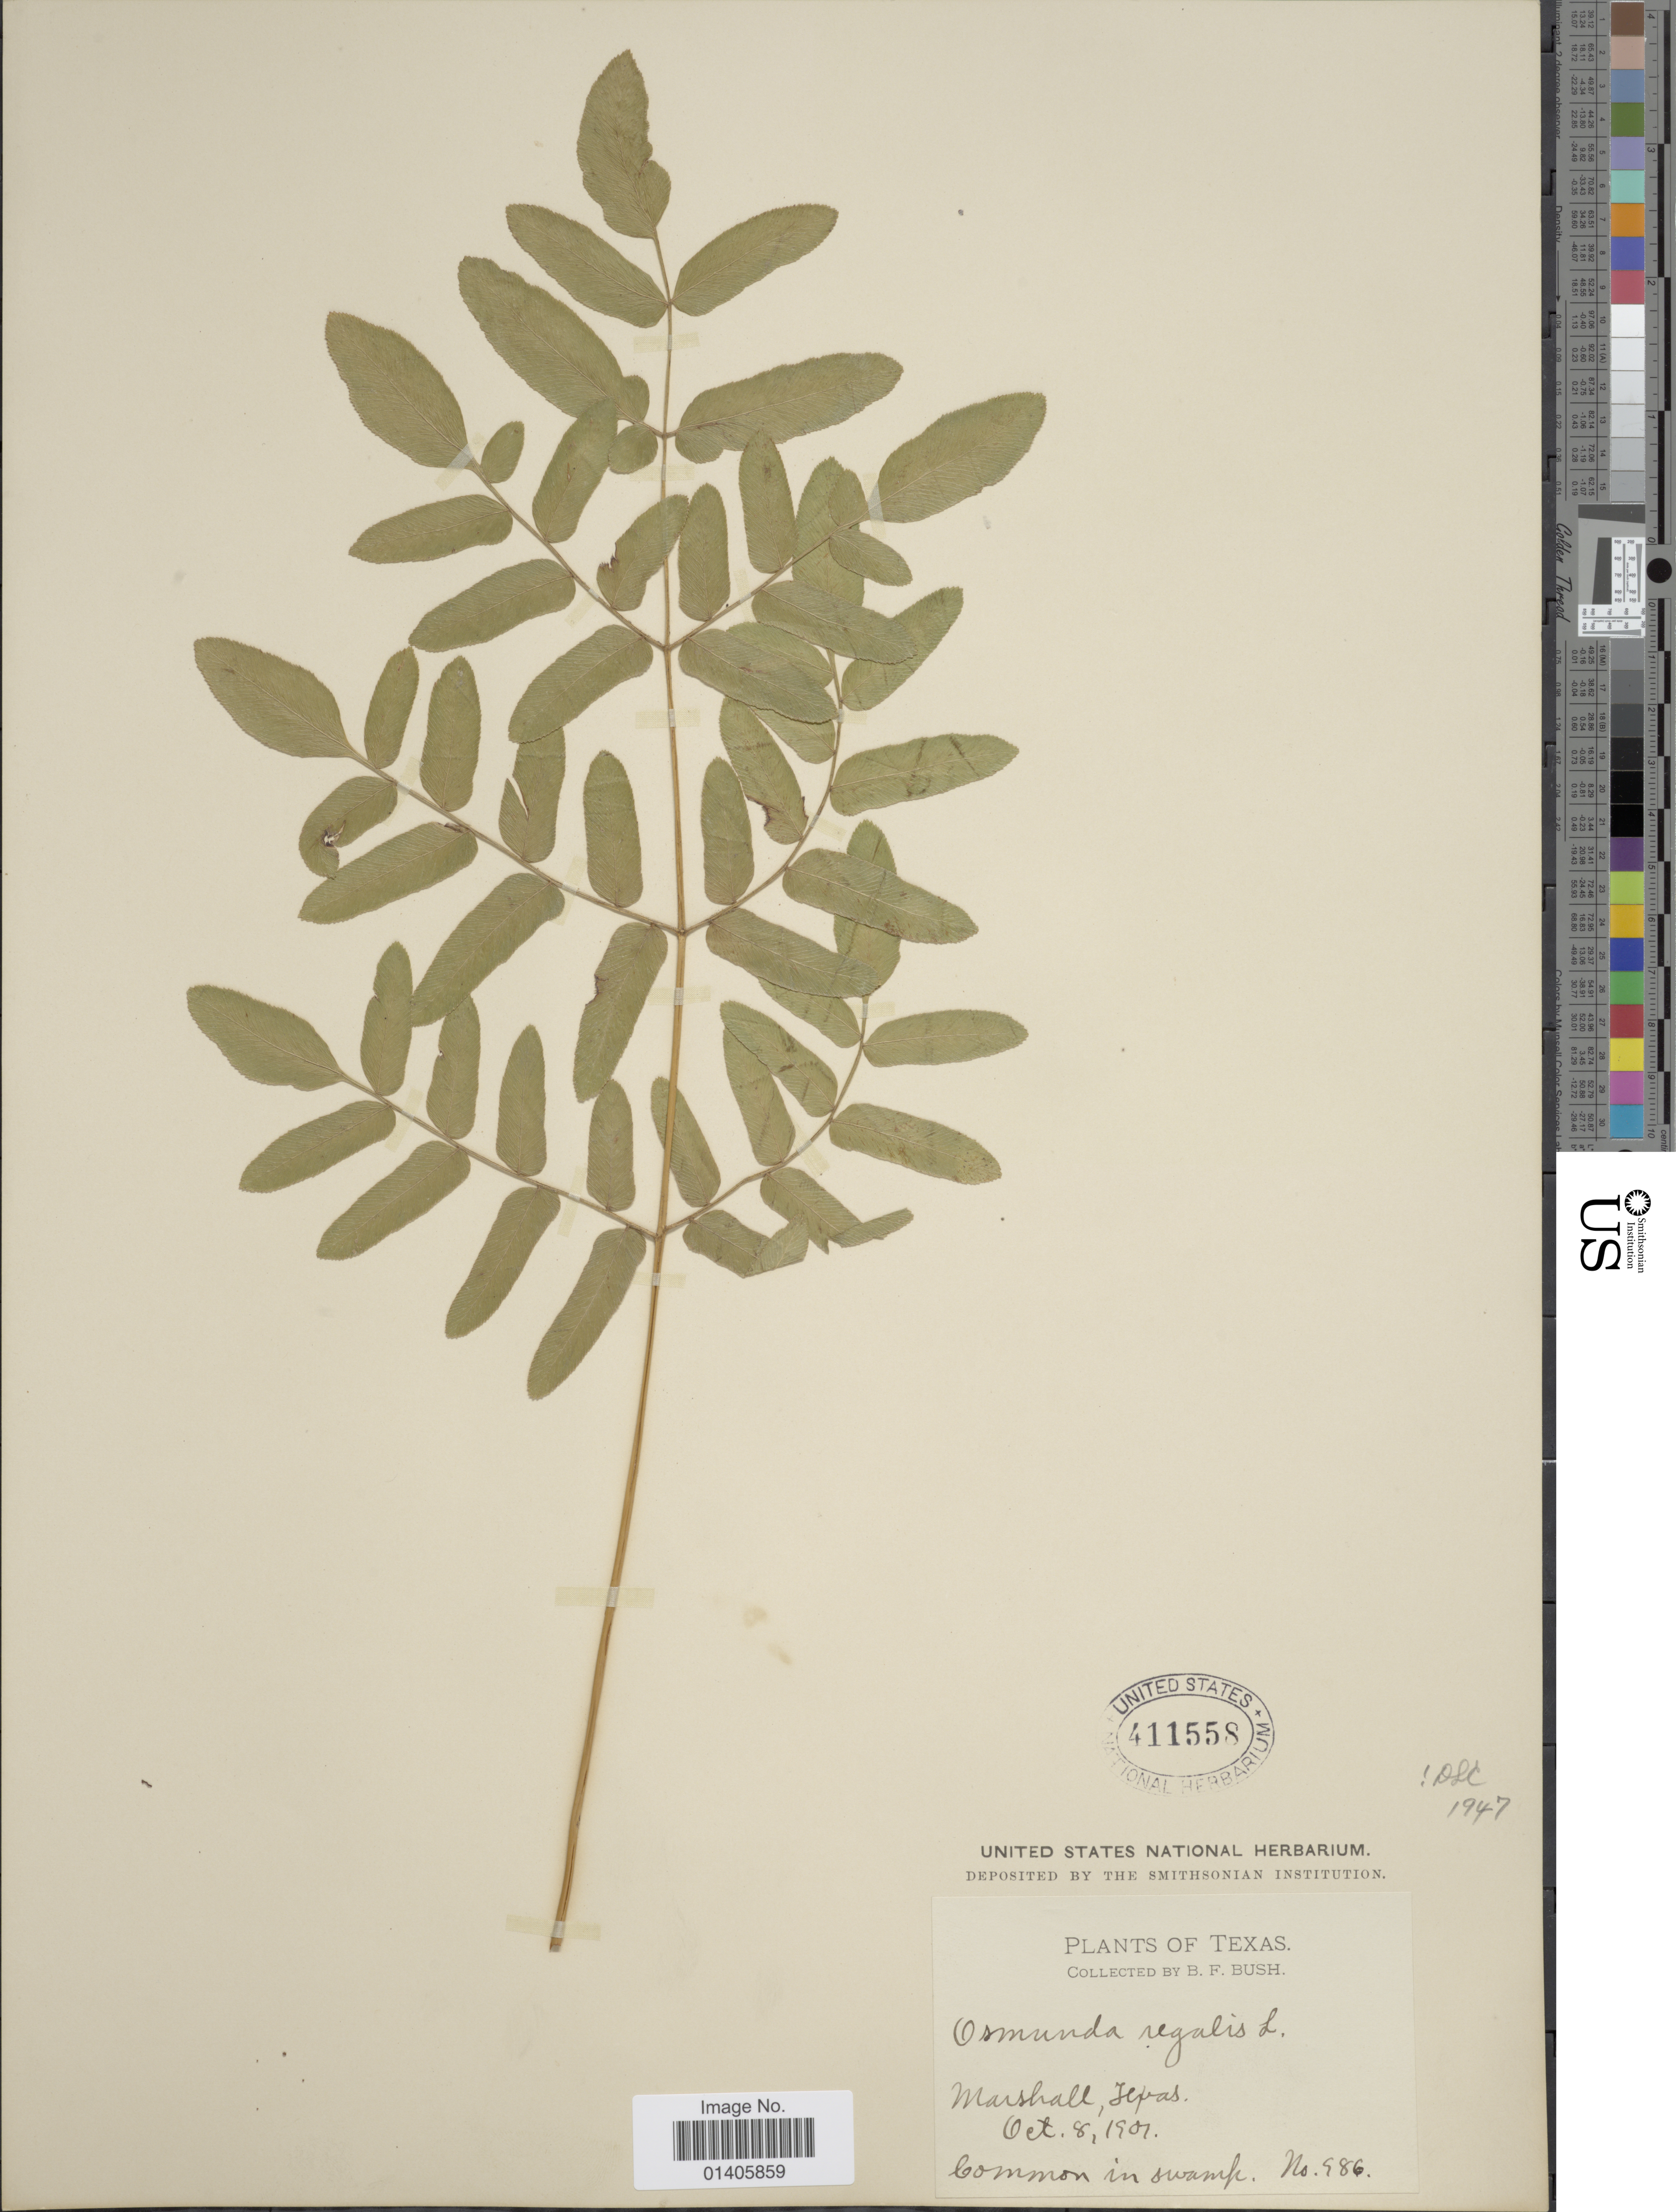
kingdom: Plantae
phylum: Tracheophyta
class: Polypodiopsida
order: Osmundales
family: Osmundaceae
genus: Osmunda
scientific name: Osmunda regalis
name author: L.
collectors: B. F. Bush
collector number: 986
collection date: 1901-10-08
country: United States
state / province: Texas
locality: Marshall, Jepas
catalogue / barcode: US 411558